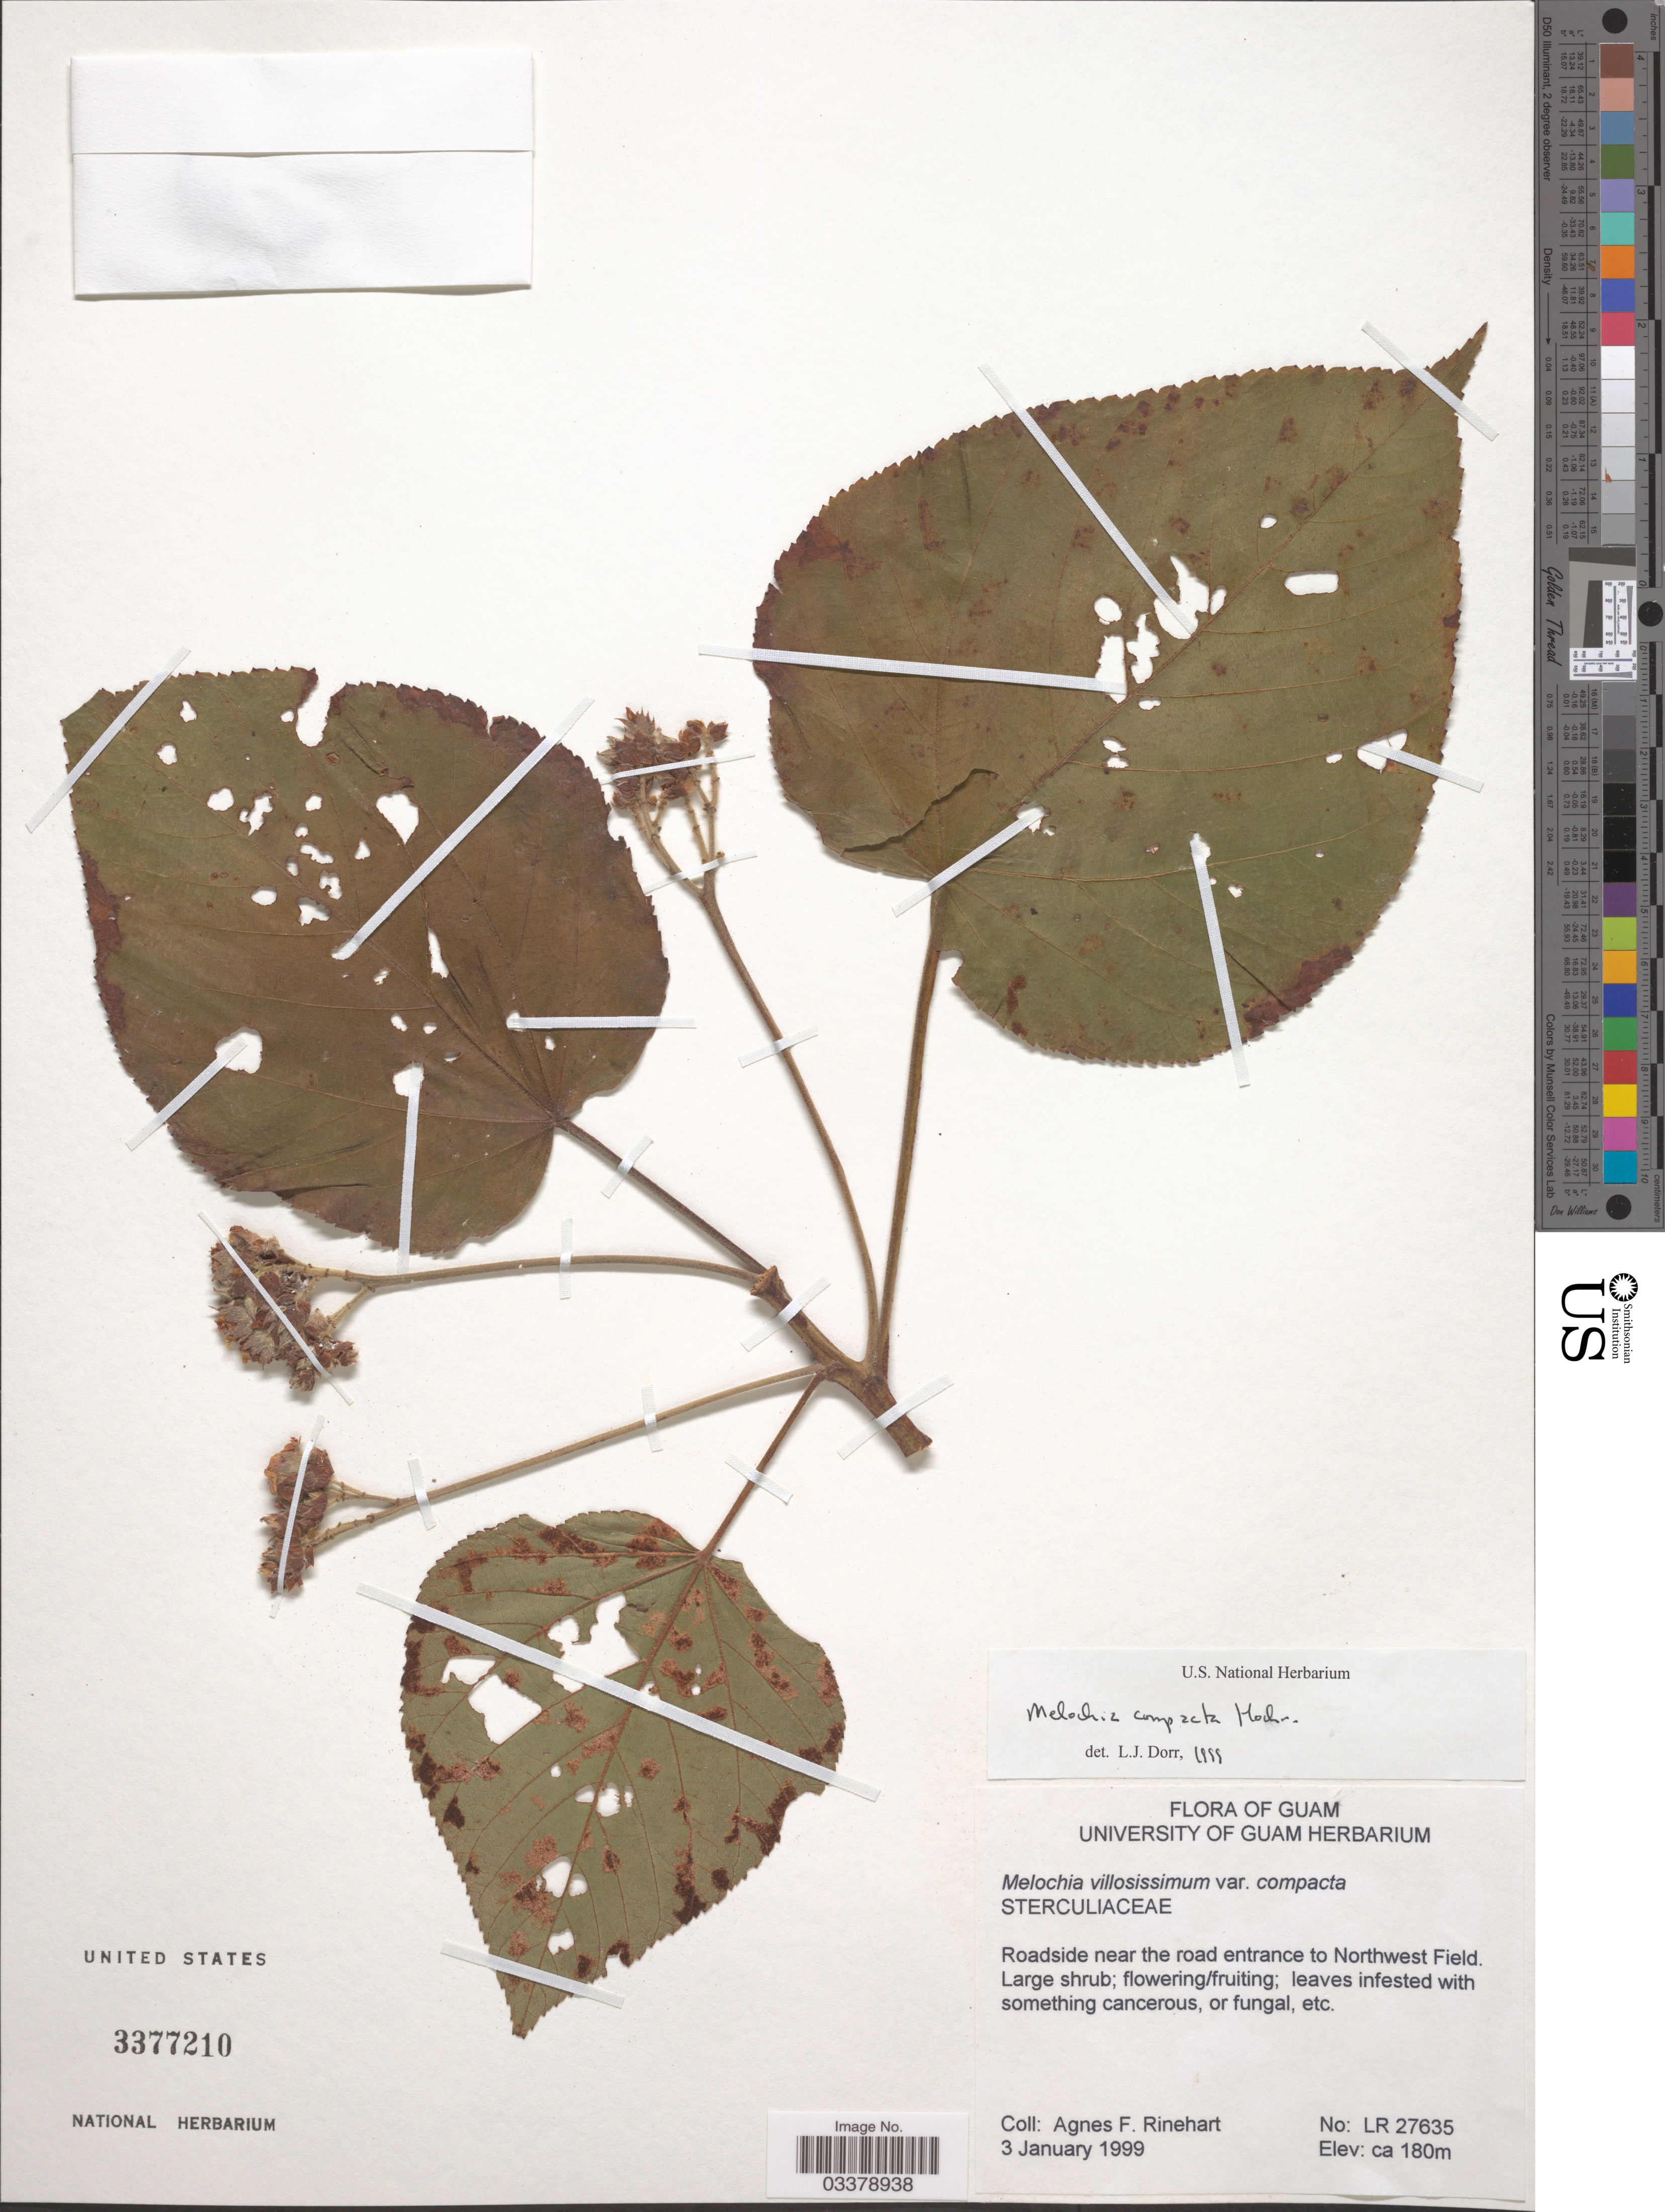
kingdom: Plantae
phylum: Tracheophyta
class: Magnoliopsida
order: Malvales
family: Malvaceae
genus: Melochia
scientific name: Melochia compacta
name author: Hochr.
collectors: A. Rinehart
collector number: LR 27635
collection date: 1999-01-03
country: Guam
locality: Roadside near the road entrance to Northwest Field.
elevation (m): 180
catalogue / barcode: US 3377210